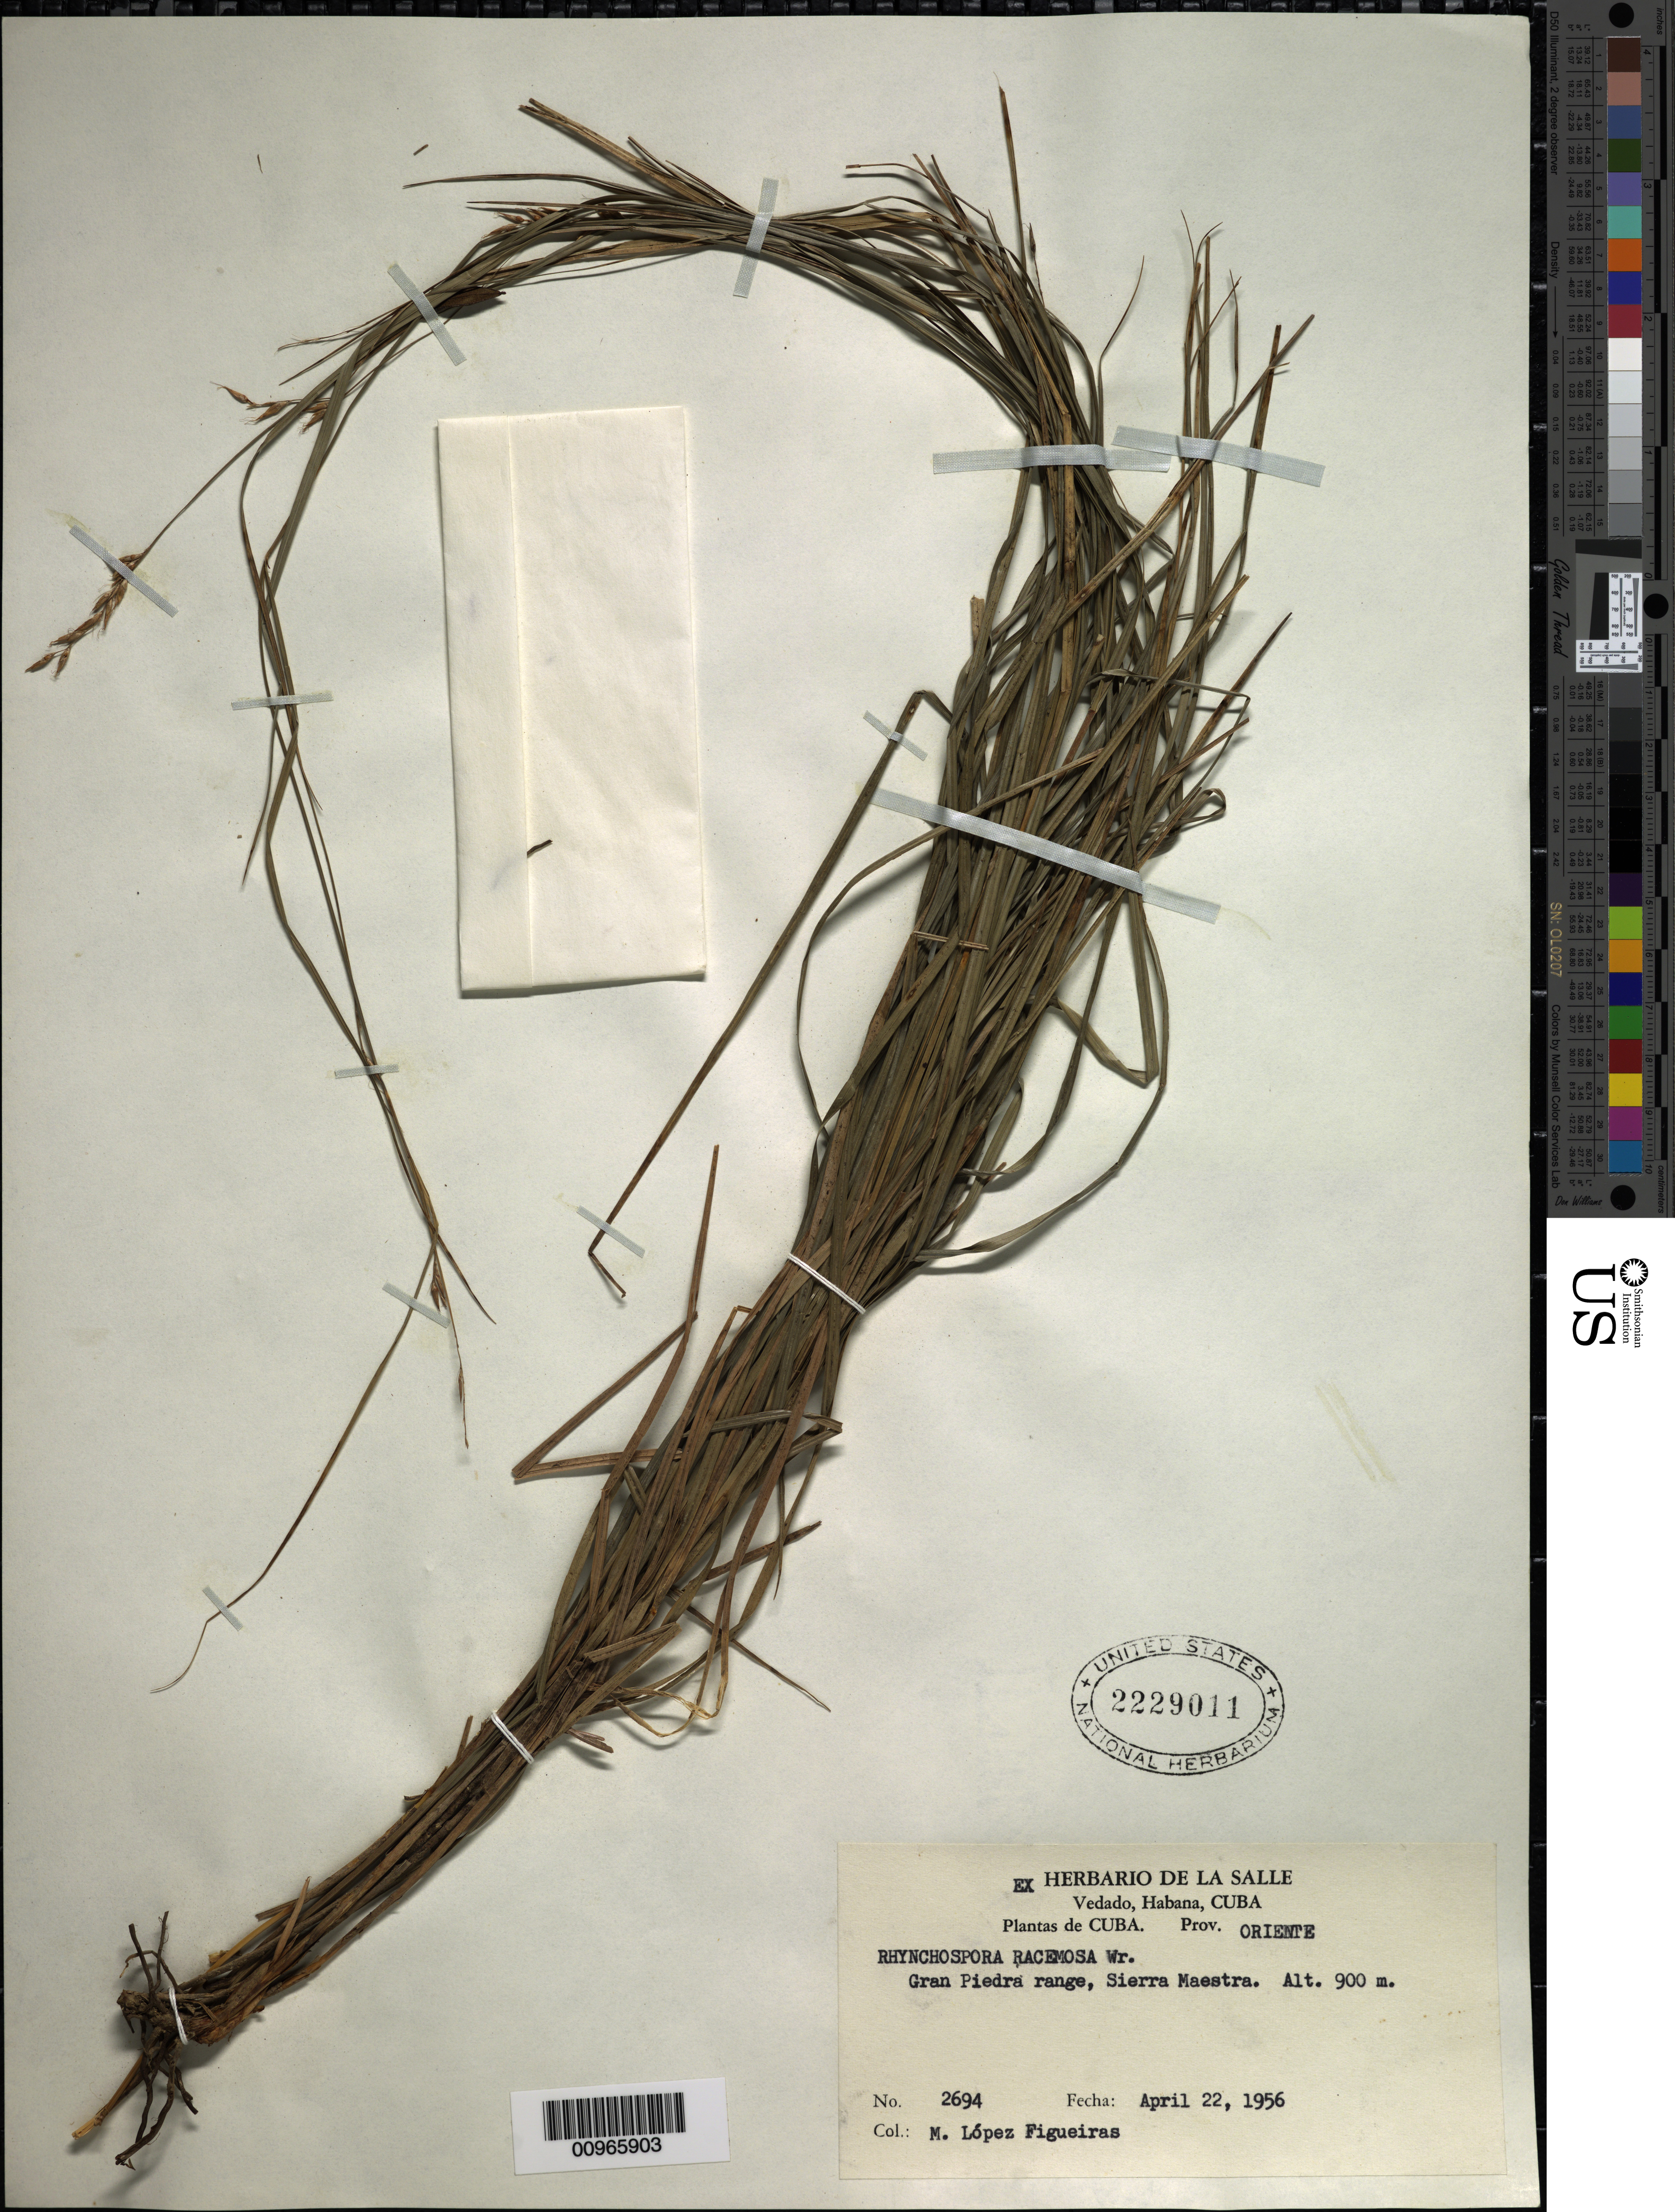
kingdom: Plantae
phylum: Tracheophyta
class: Liliopsida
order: Poales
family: Cyperaceae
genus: Rhynchospora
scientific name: Rhynchospora racemosa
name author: C. Wright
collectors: M. López Figueiras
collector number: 2694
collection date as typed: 22 Apr 1956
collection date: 1956-04-22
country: Cuba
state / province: Oriente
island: Cuba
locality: Gran Piedra Bridge, Sierra Maestra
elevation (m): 900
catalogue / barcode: US 2229011